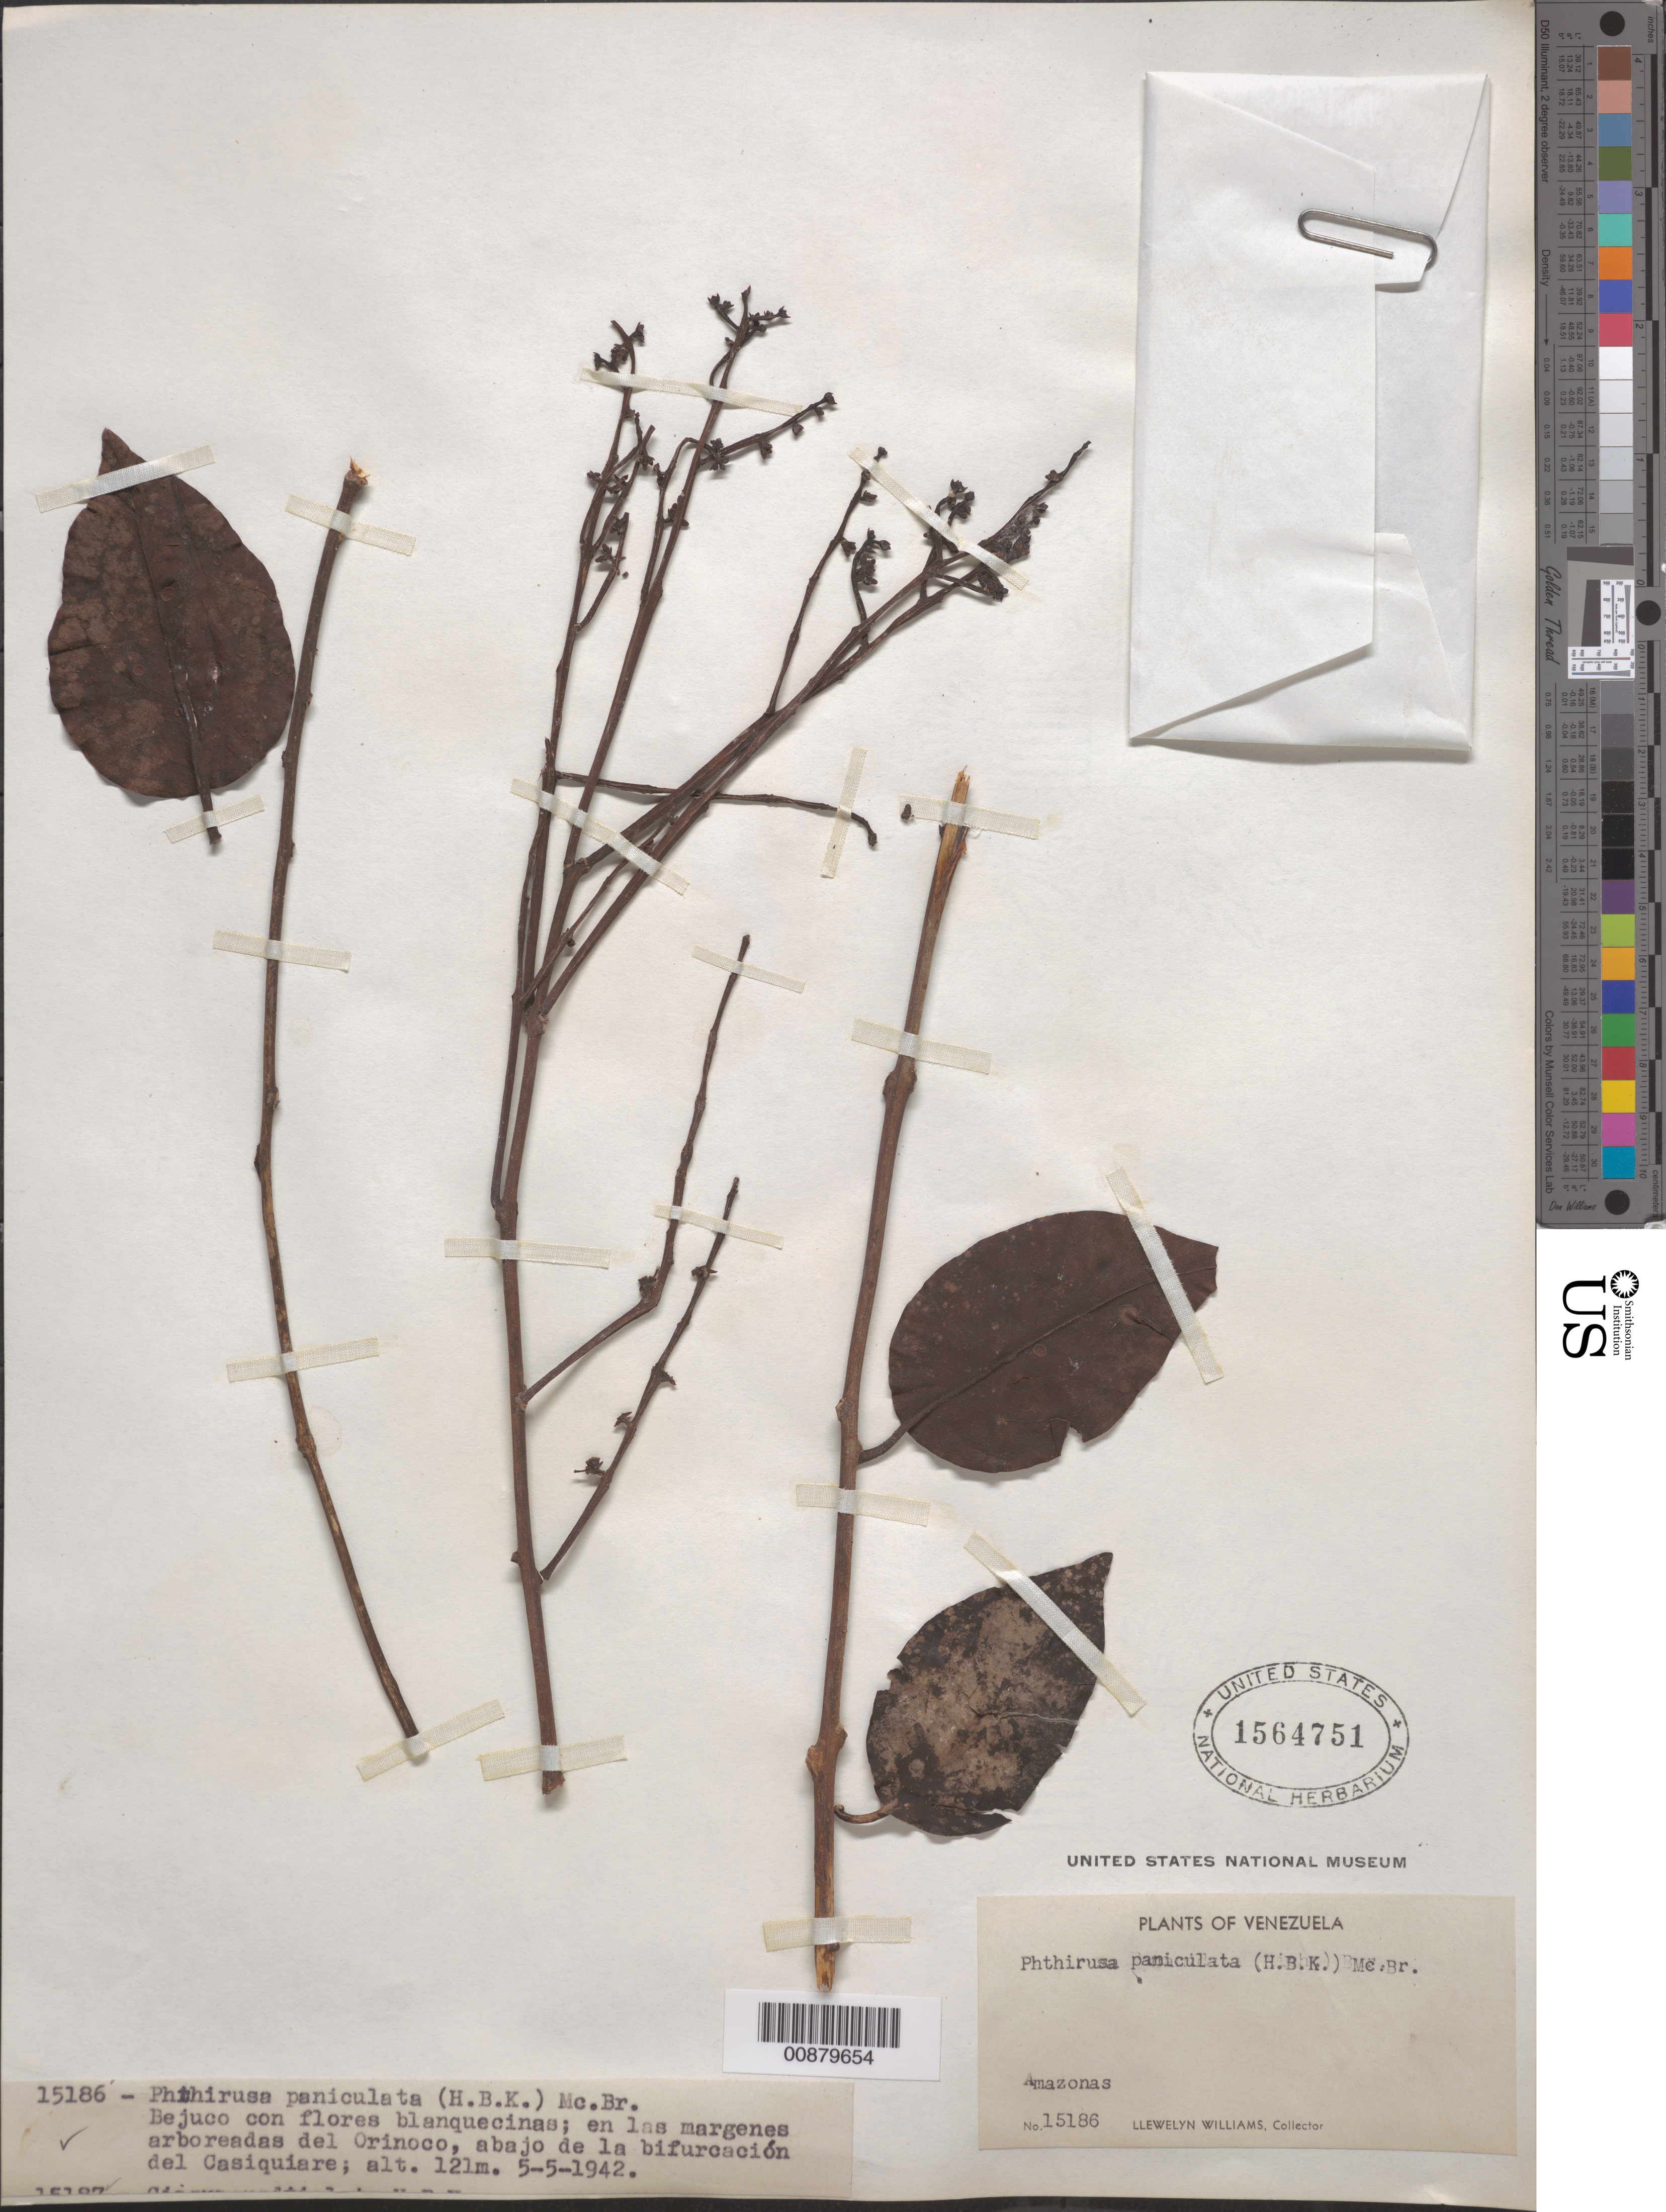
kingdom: Plantae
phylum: Tracheophyta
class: Magnoliopsida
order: Santalales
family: Loranthaceae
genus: Passovia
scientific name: Passovia pedunculata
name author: (Jacq.) Kuijt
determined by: Caraballo-Ortiz, Marcos A., (MISS), University of Mississippi (UNITED STATES)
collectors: Ll. Williams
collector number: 15186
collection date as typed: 5-May-42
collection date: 1942-05-05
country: Venezuela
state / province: Amazonas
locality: Casiquiare, abajo de la bifurcacion del; Alto Orinoco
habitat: Margenes arboreadas del rio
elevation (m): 121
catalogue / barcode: US 1564751